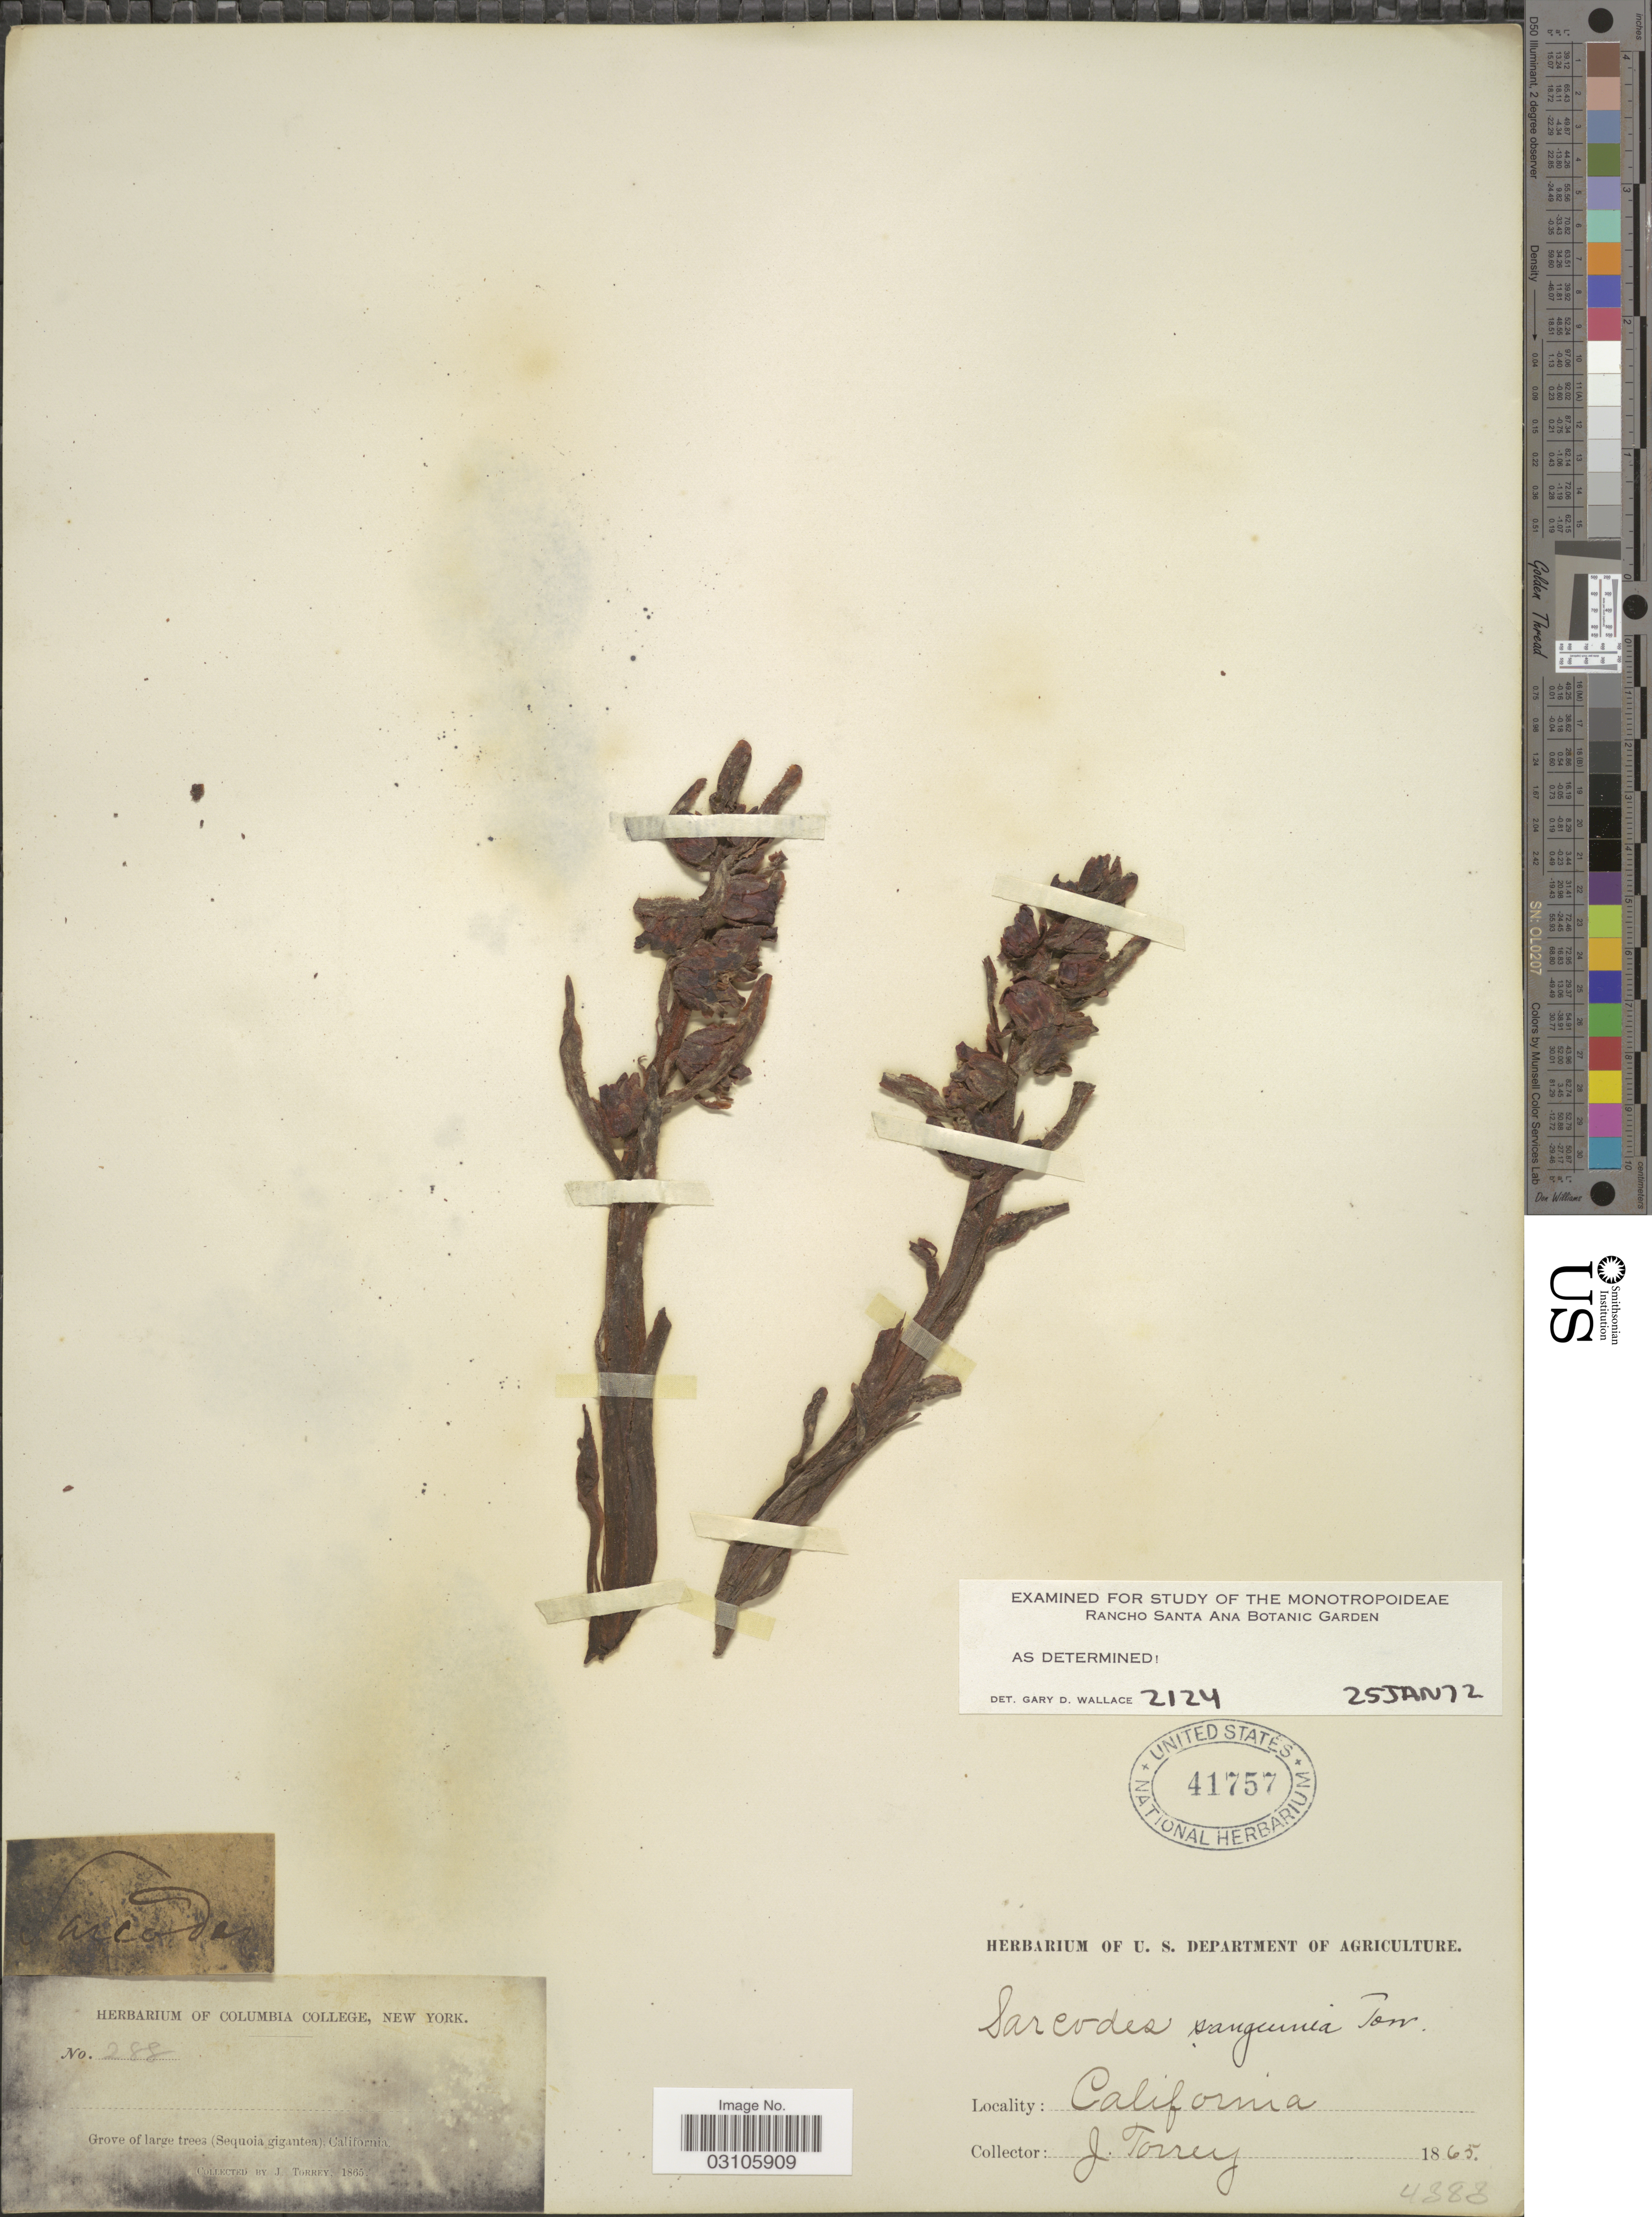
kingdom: Plantae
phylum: Tracheophyta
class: Magnoliopsida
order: Ericales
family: Ericaceae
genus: Sarcodes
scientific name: Sarcodes sanguinea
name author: Torr.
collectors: J. Torrey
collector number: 288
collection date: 1865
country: United States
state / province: California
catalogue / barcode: US 41757